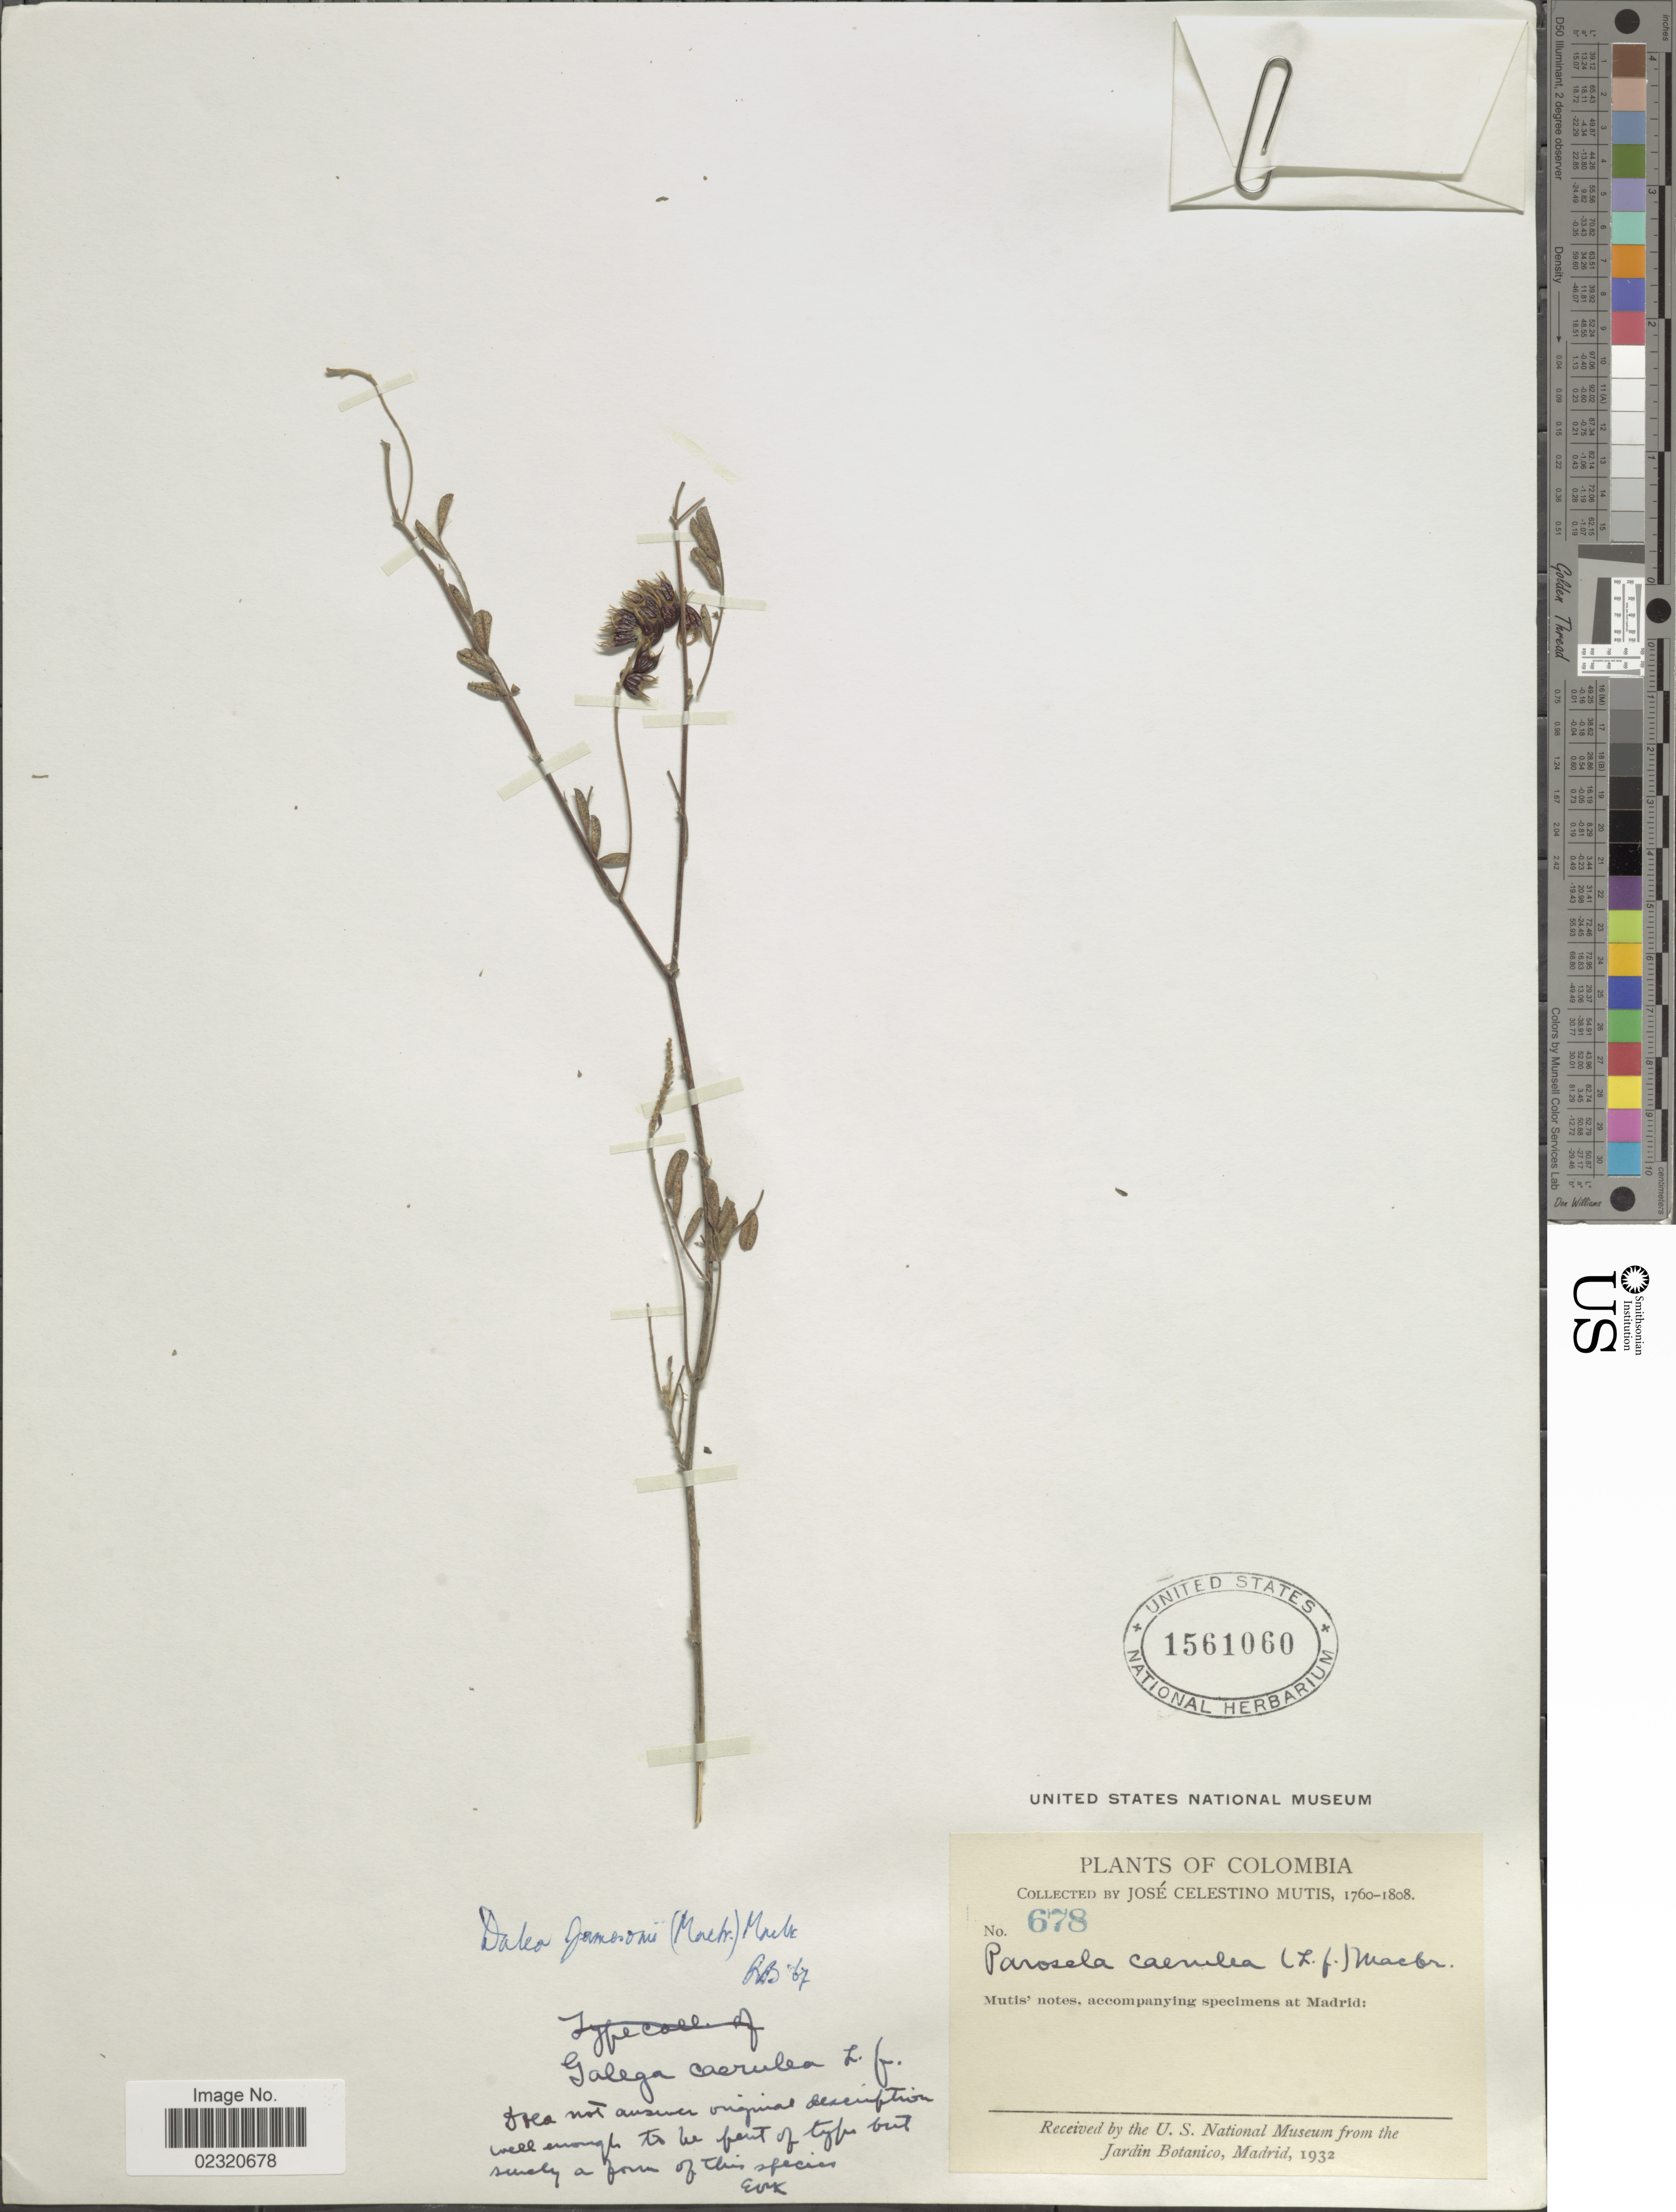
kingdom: Plantae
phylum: Tracheophyta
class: Magnoliopsida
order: Fabales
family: Fabaceae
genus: Dalea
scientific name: Dalea jamesonii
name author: (J.F. Macbr.) J.F. Macbr.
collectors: J. C. B. Mutis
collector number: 678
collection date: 1760/1808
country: Colombia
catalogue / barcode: US 1561060